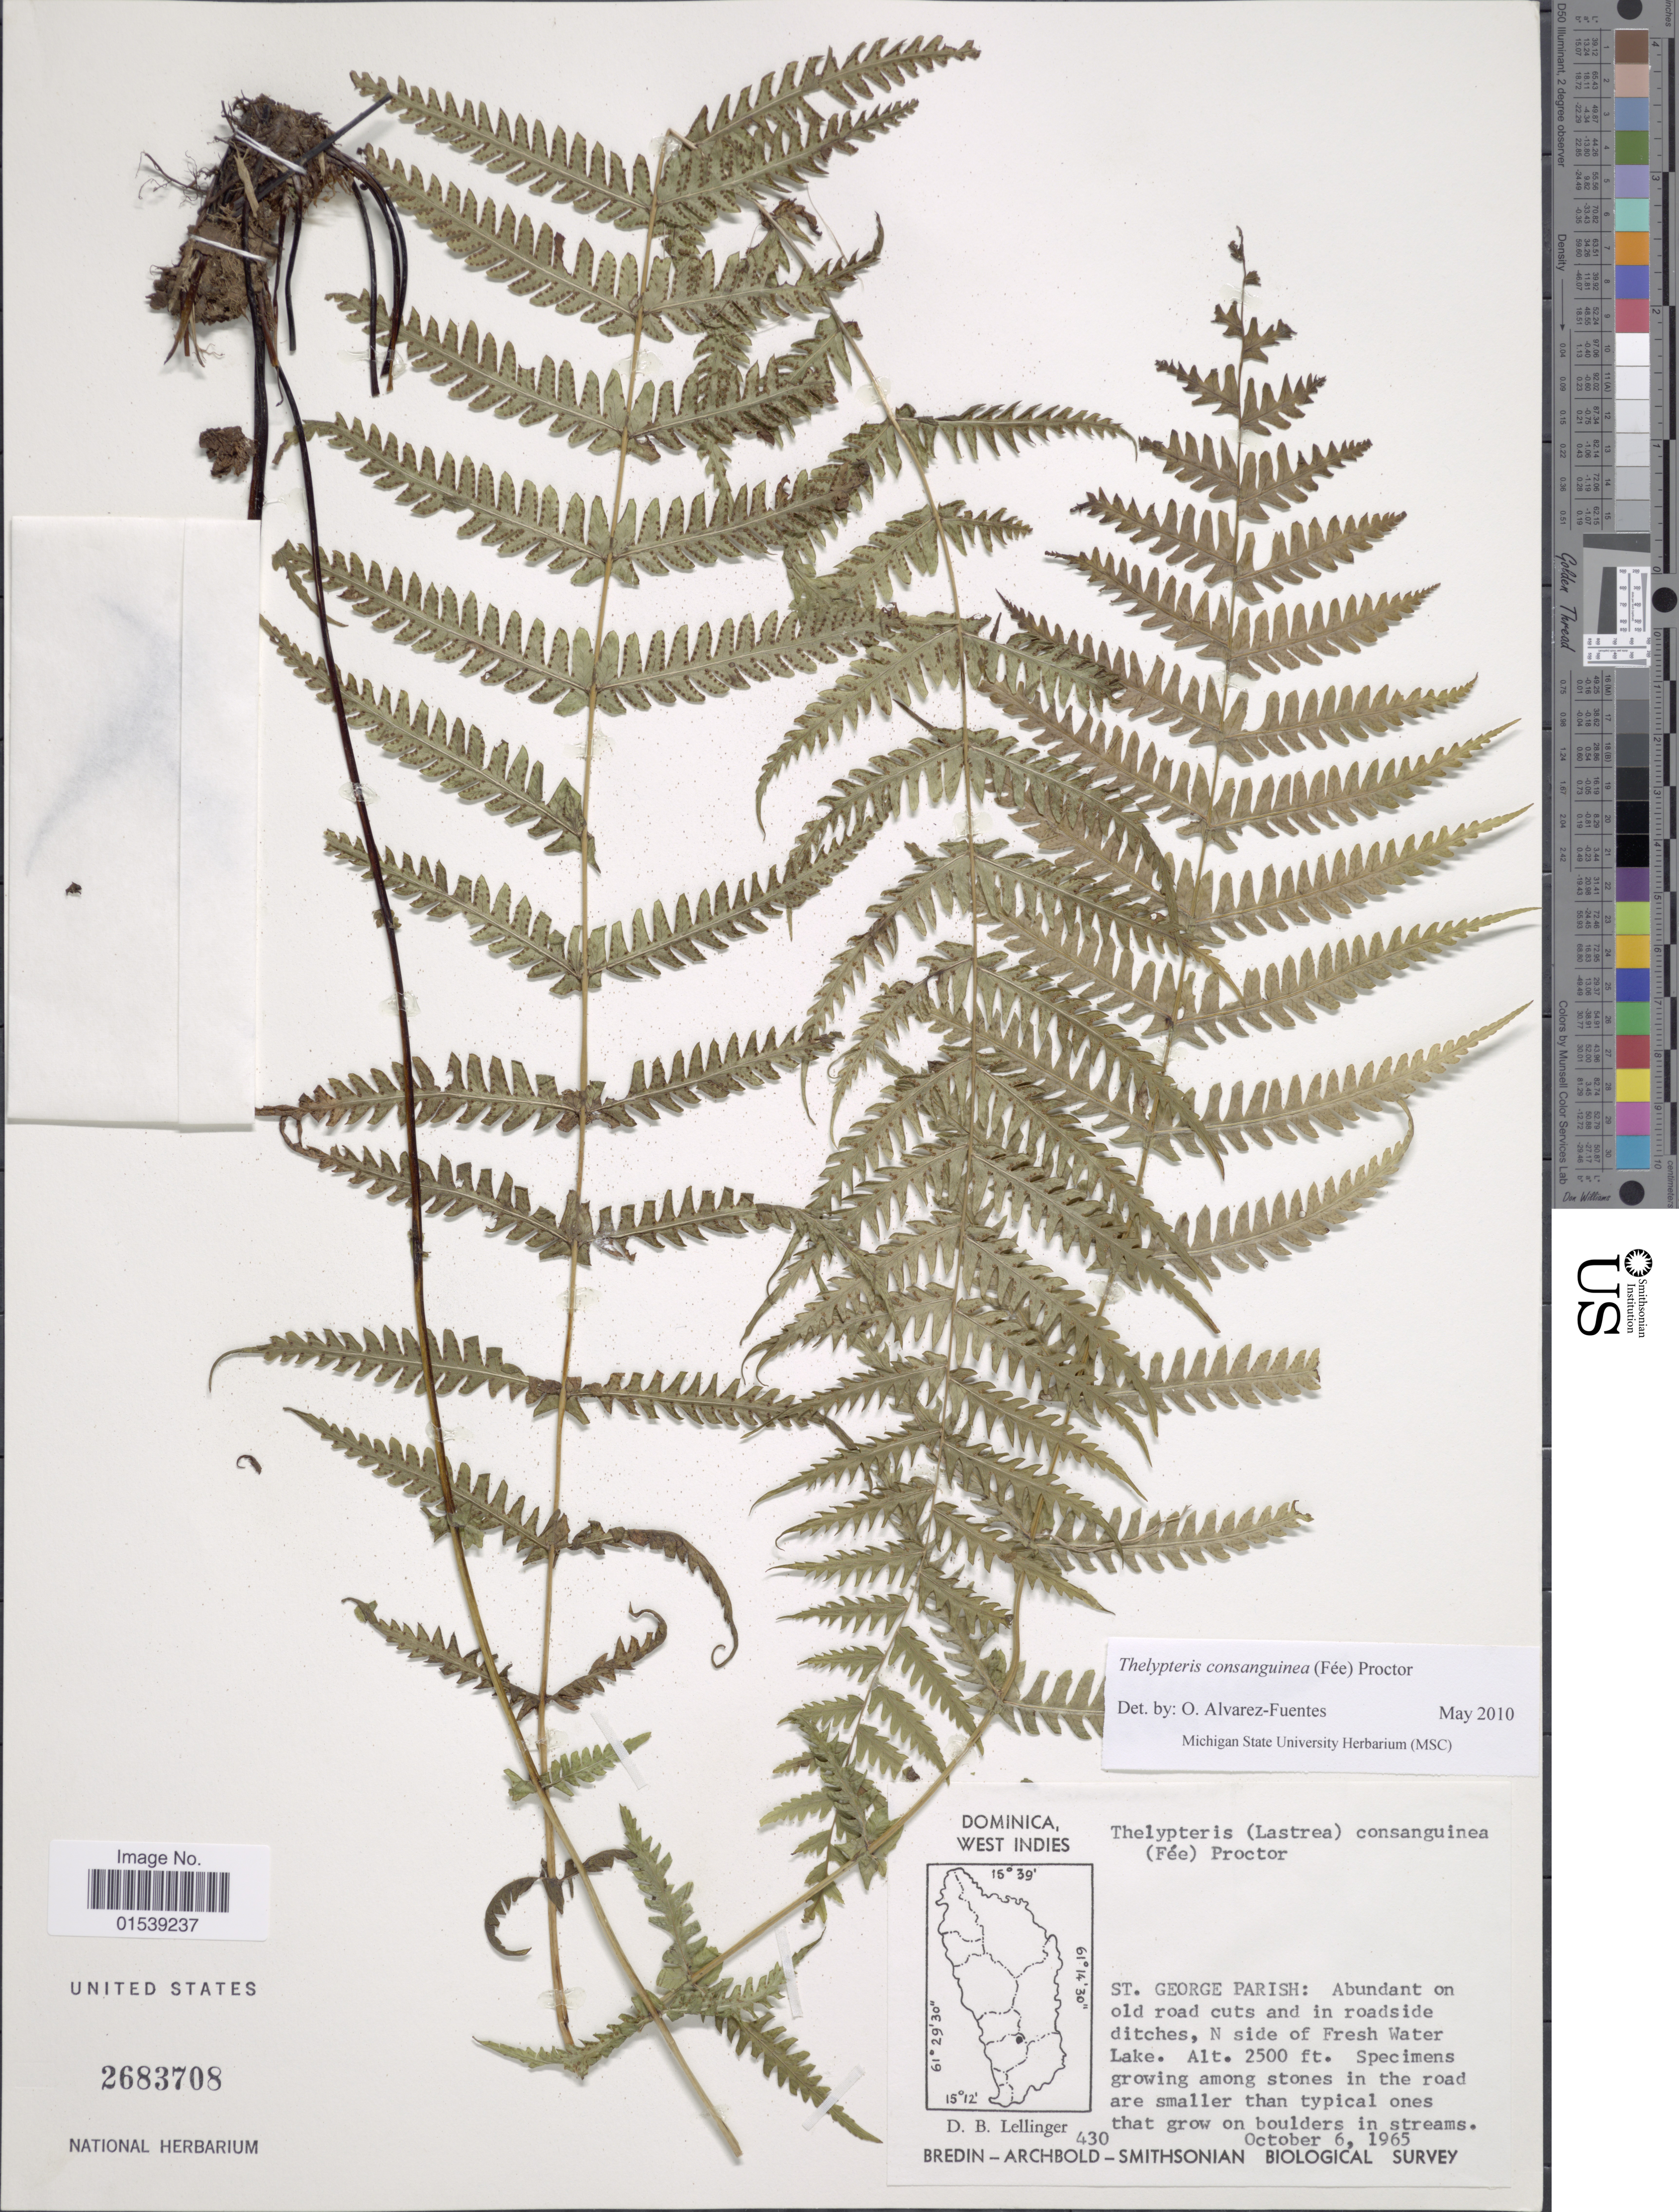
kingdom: Plantae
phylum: Tracheophyta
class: Polypodiopsida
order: Polypodiales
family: Thelypteridaceae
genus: Amauropelta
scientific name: Amauropelta consanguinea (Fée) comb. nov., ined. 2015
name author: (Fée)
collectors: D. B. Lellinger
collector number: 430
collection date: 1965-10-06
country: Dominica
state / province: St. George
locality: West Indies, St. George Parish: abundant on old road cuts and in roadside ditches, N side of Fresh Water Lake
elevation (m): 762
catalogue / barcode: US 2683708